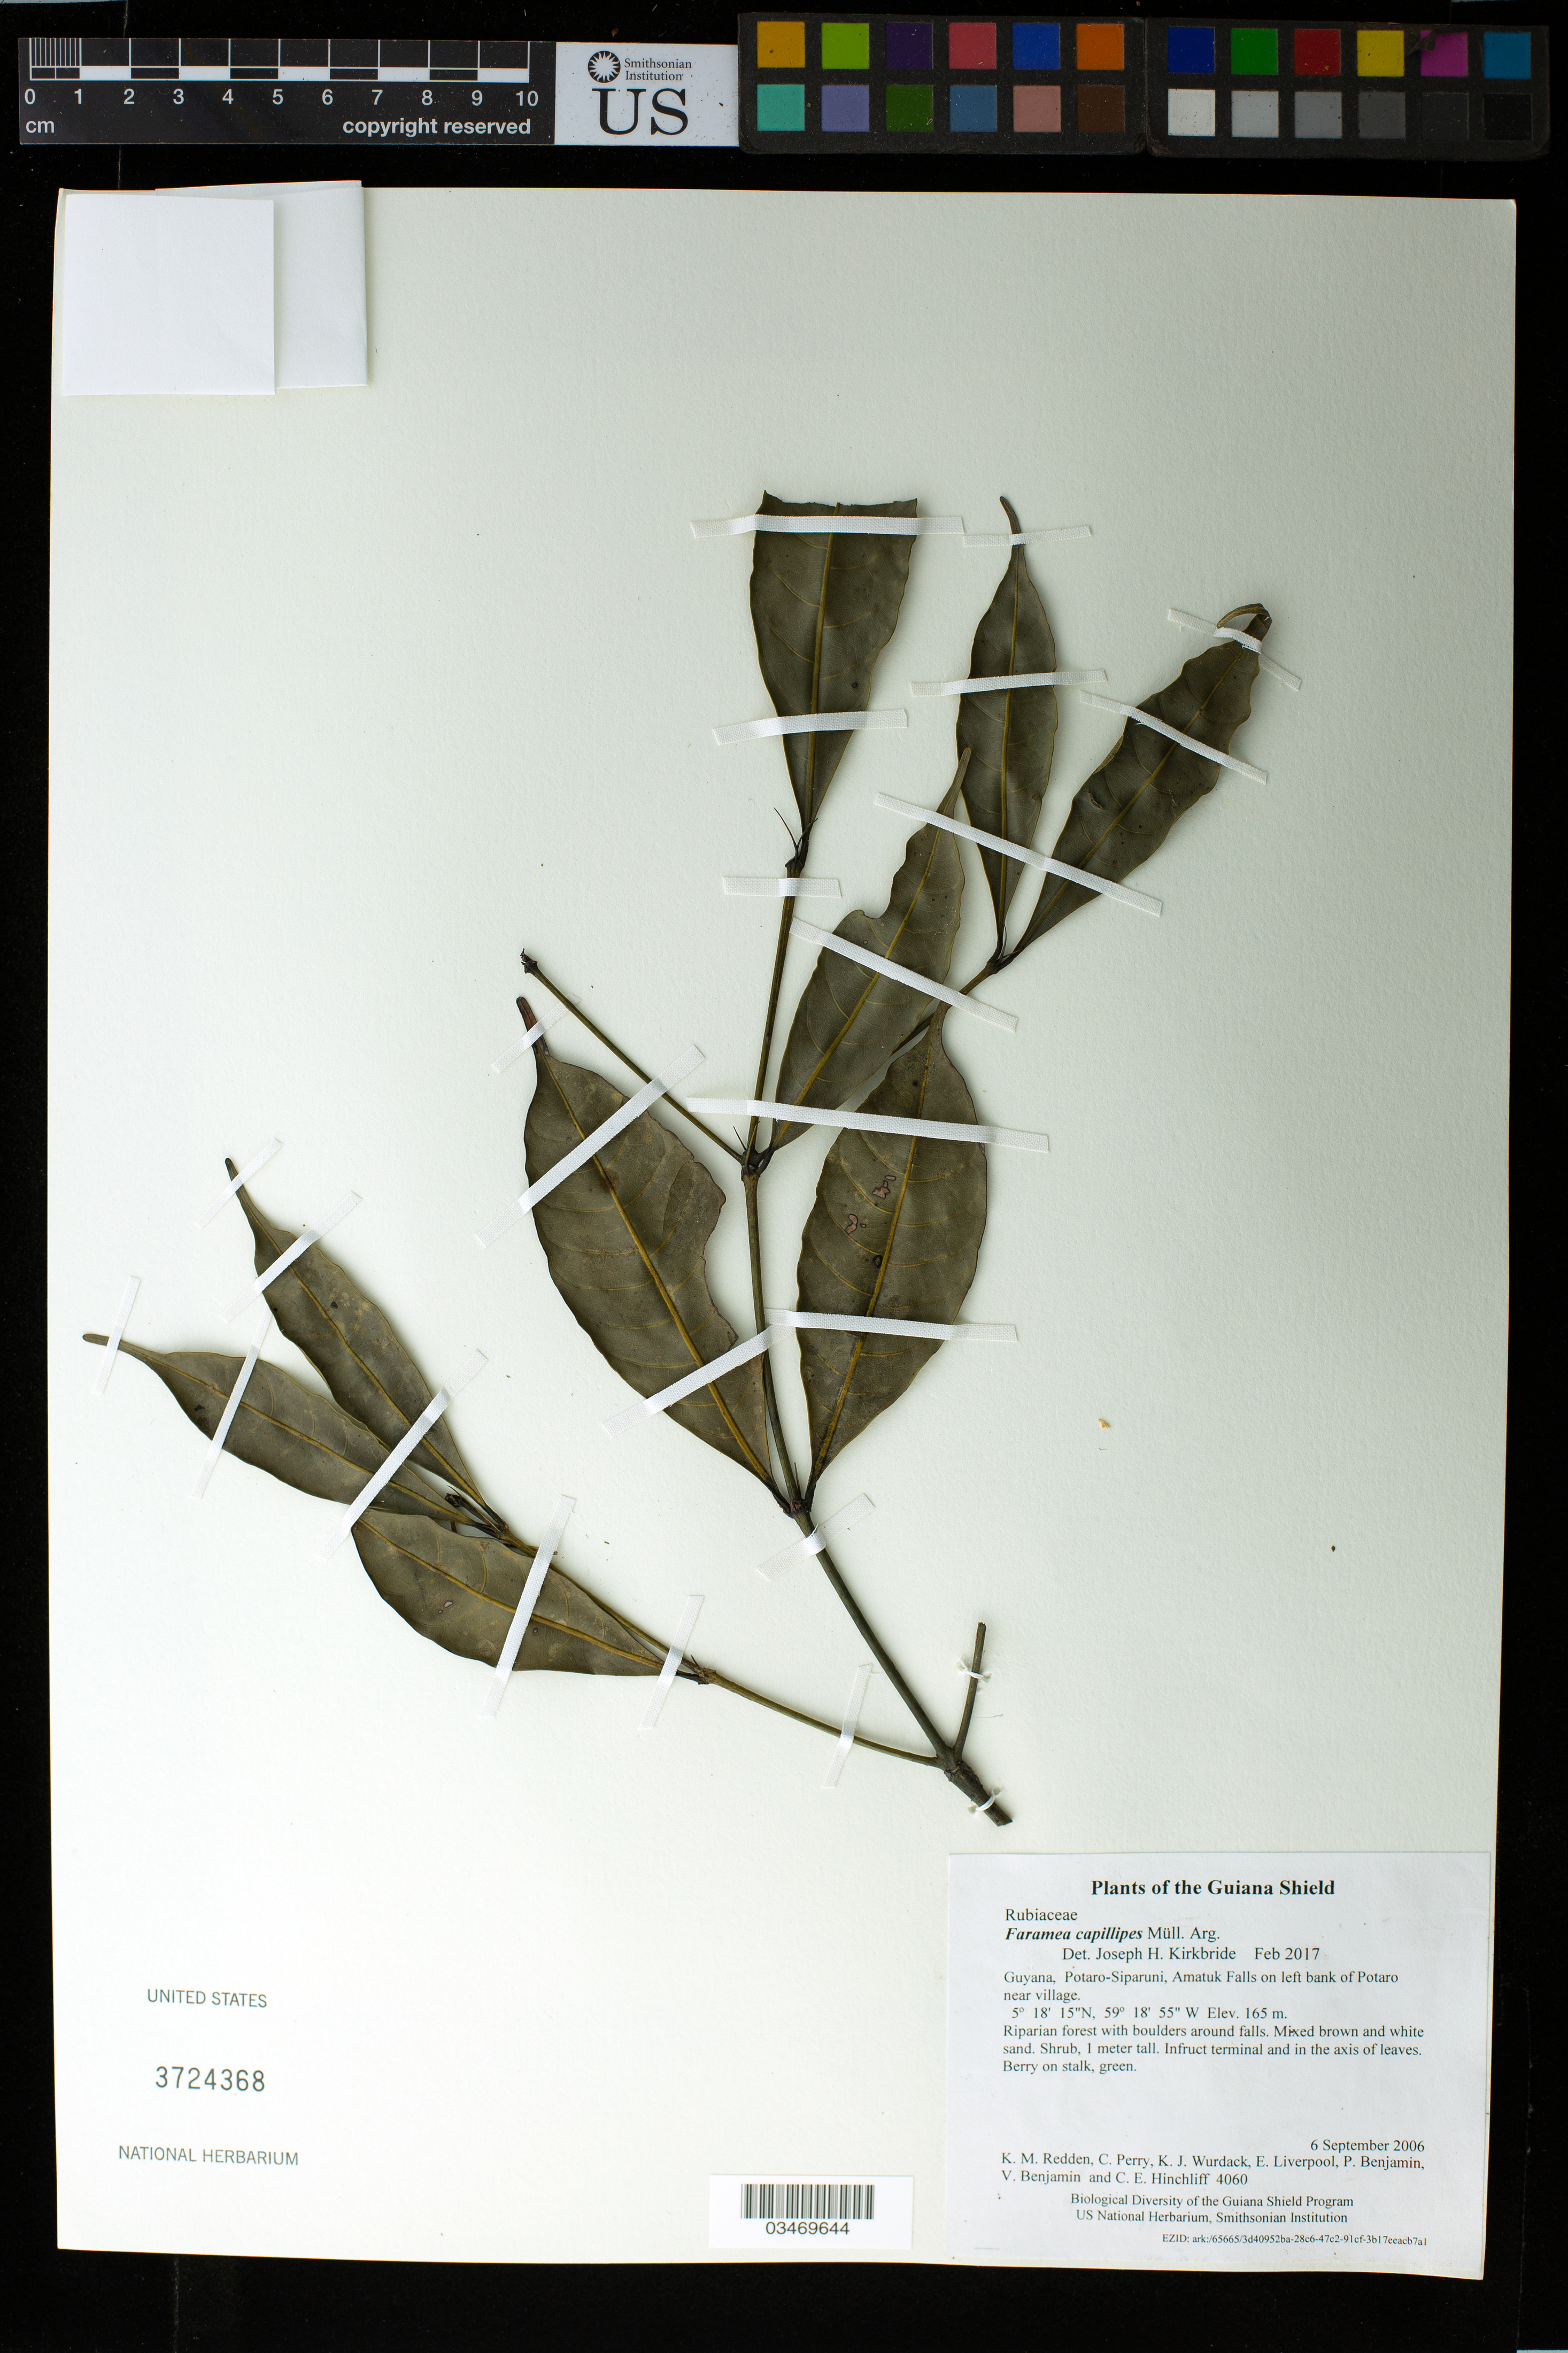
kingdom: Plantae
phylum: Tracheophyta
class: Magnoliopsida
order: Gentianales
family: Rubiaceae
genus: Faramea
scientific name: Faramea capillipes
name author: Müll. Arg.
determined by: Kirkbride, J. H.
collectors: K. M. Redden, C. Perry, K. Wurdack, E. Liverpool, P. Benjamin, V. Benjamin & C. E. Hinchliff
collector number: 4060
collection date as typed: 6 September 2006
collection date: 2006-09-06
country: Guyana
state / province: Potaro-Siparuni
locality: Amatuk Falls on left bank of Potaro near village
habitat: Riparian forest with boulders around falls. Mixed brown and white sand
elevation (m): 165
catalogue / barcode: US 3724368